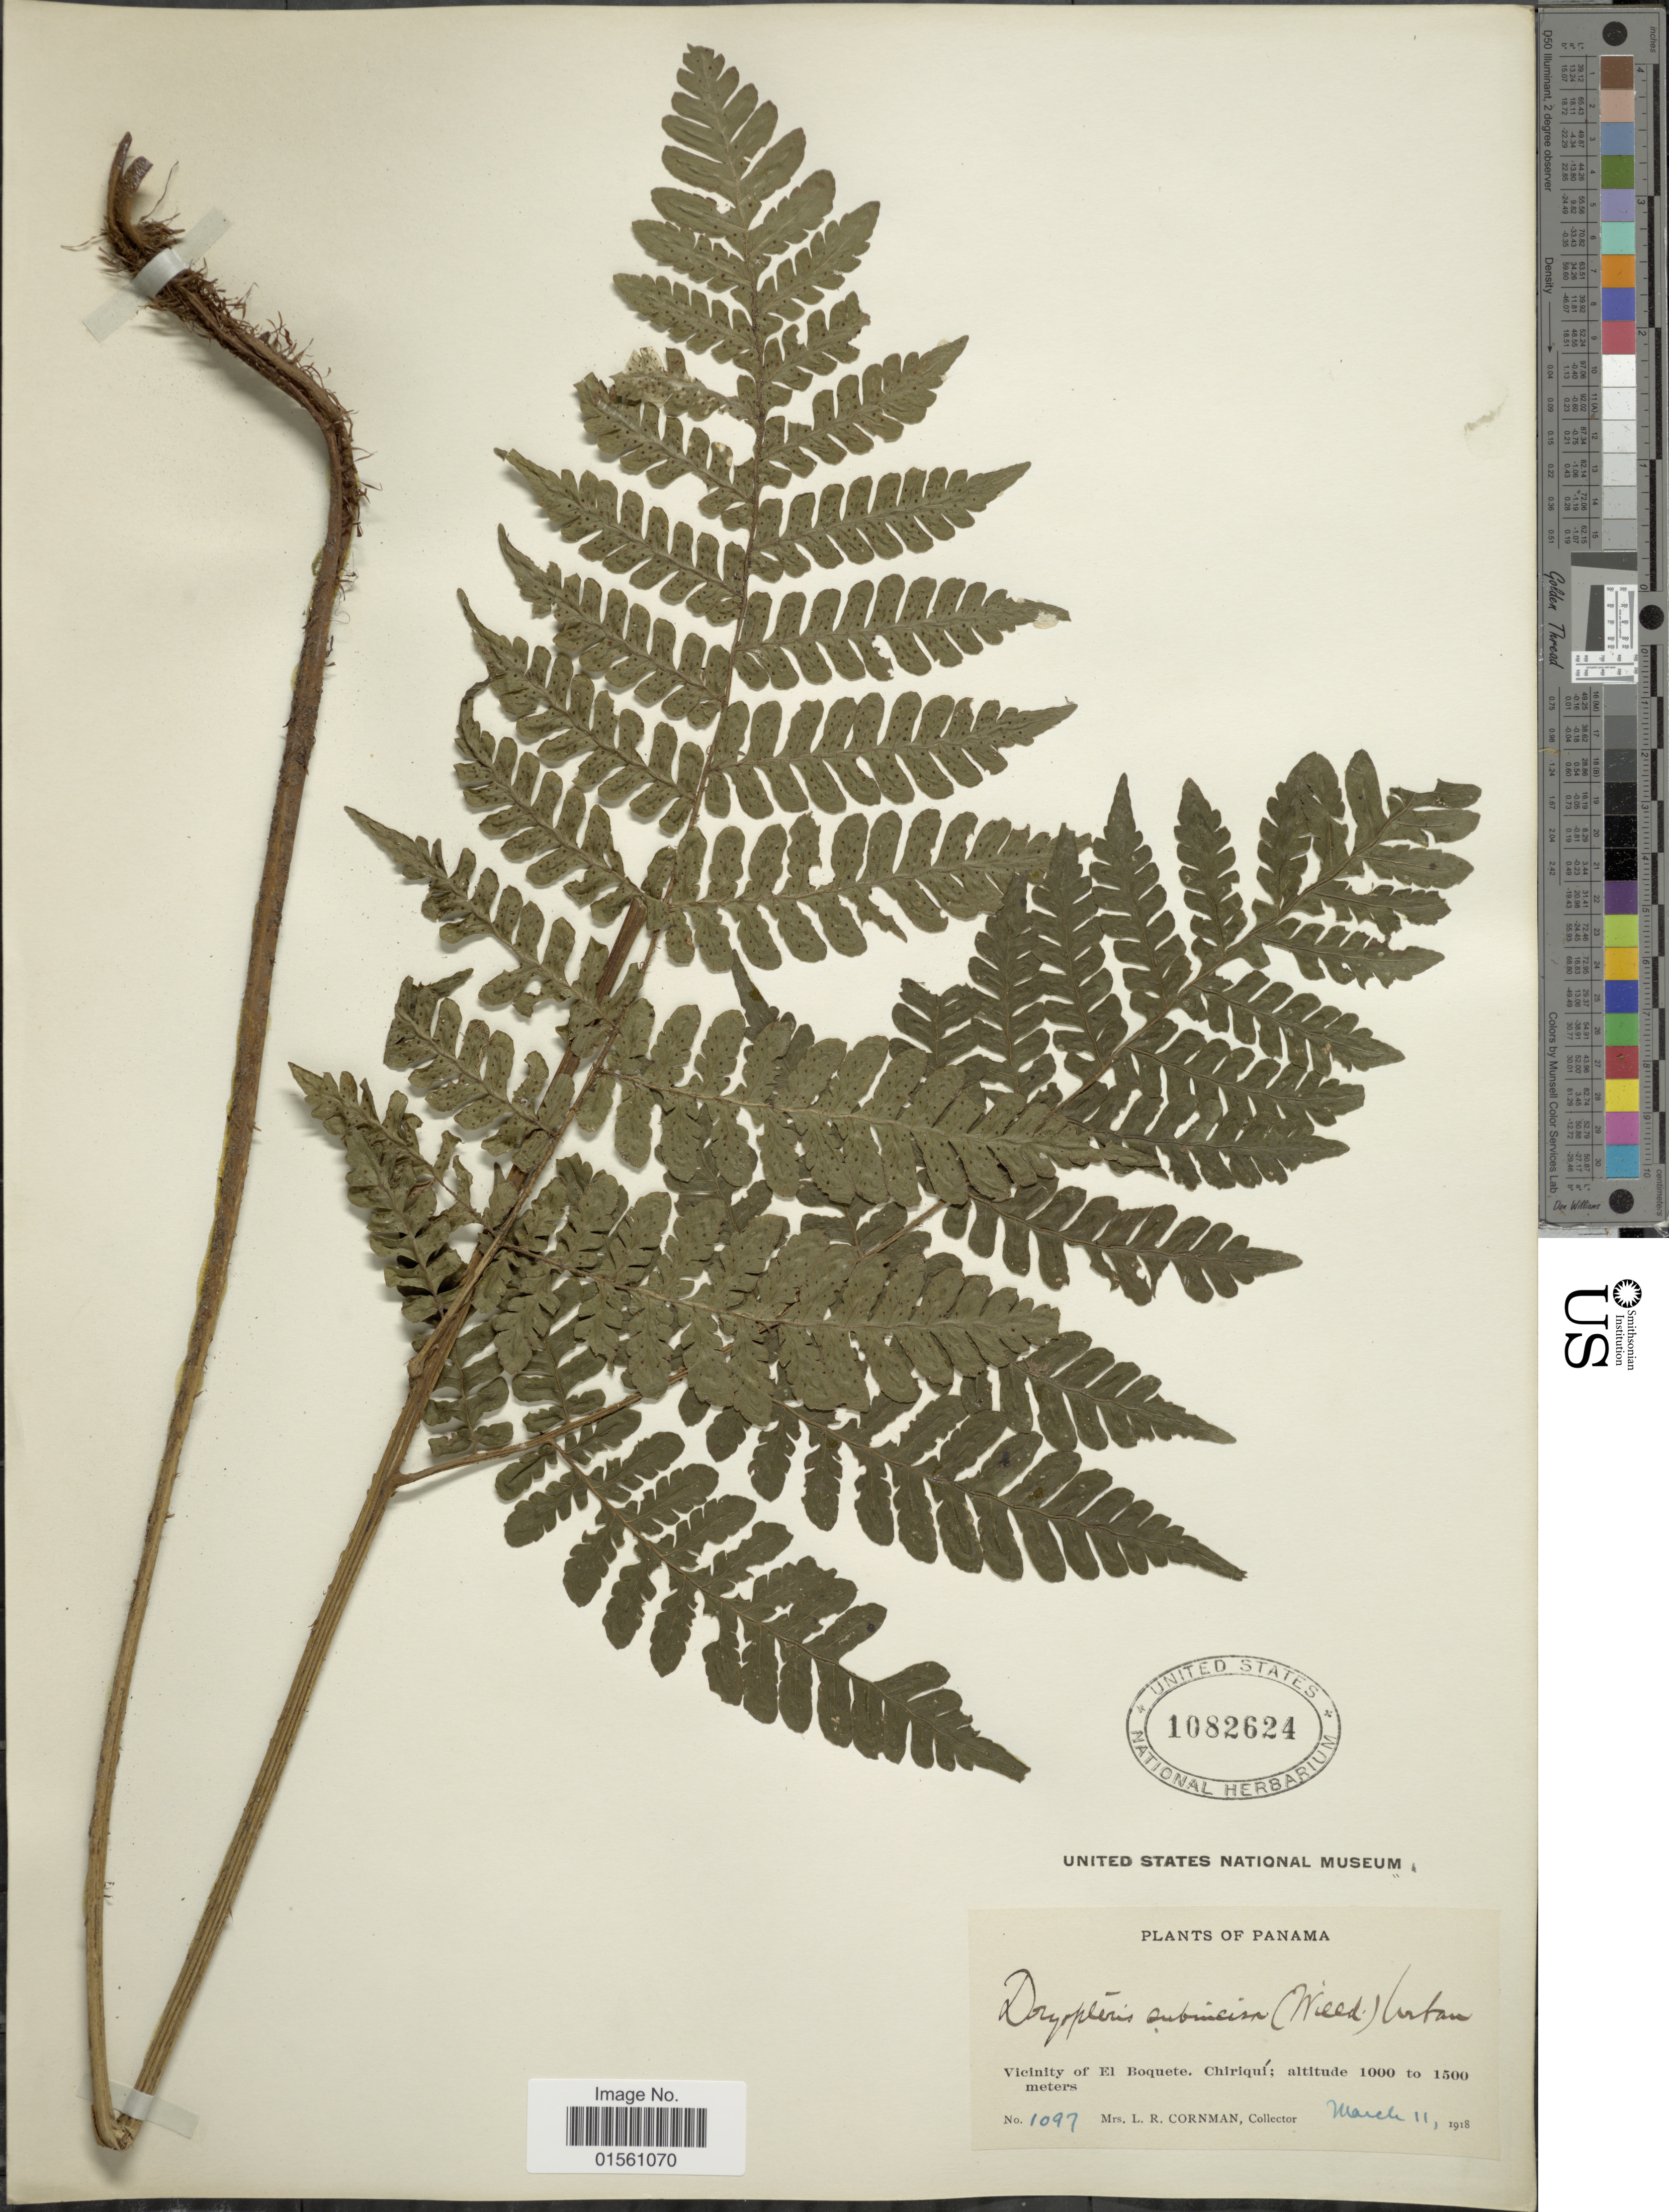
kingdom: Plantae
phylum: Tracheophyta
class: Polypodiopsida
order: Polypodiales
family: Dryopteridaceae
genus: Megalastrum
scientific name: Megalastrum subincisum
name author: (Willd.) A.R. Sm. & R.C. Moran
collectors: L. Cornman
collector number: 1097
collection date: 1918-03-11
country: Panama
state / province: Chiriqui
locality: Vicinity of El Boquete, Chiriqui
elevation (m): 1000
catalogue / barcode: US 1082624